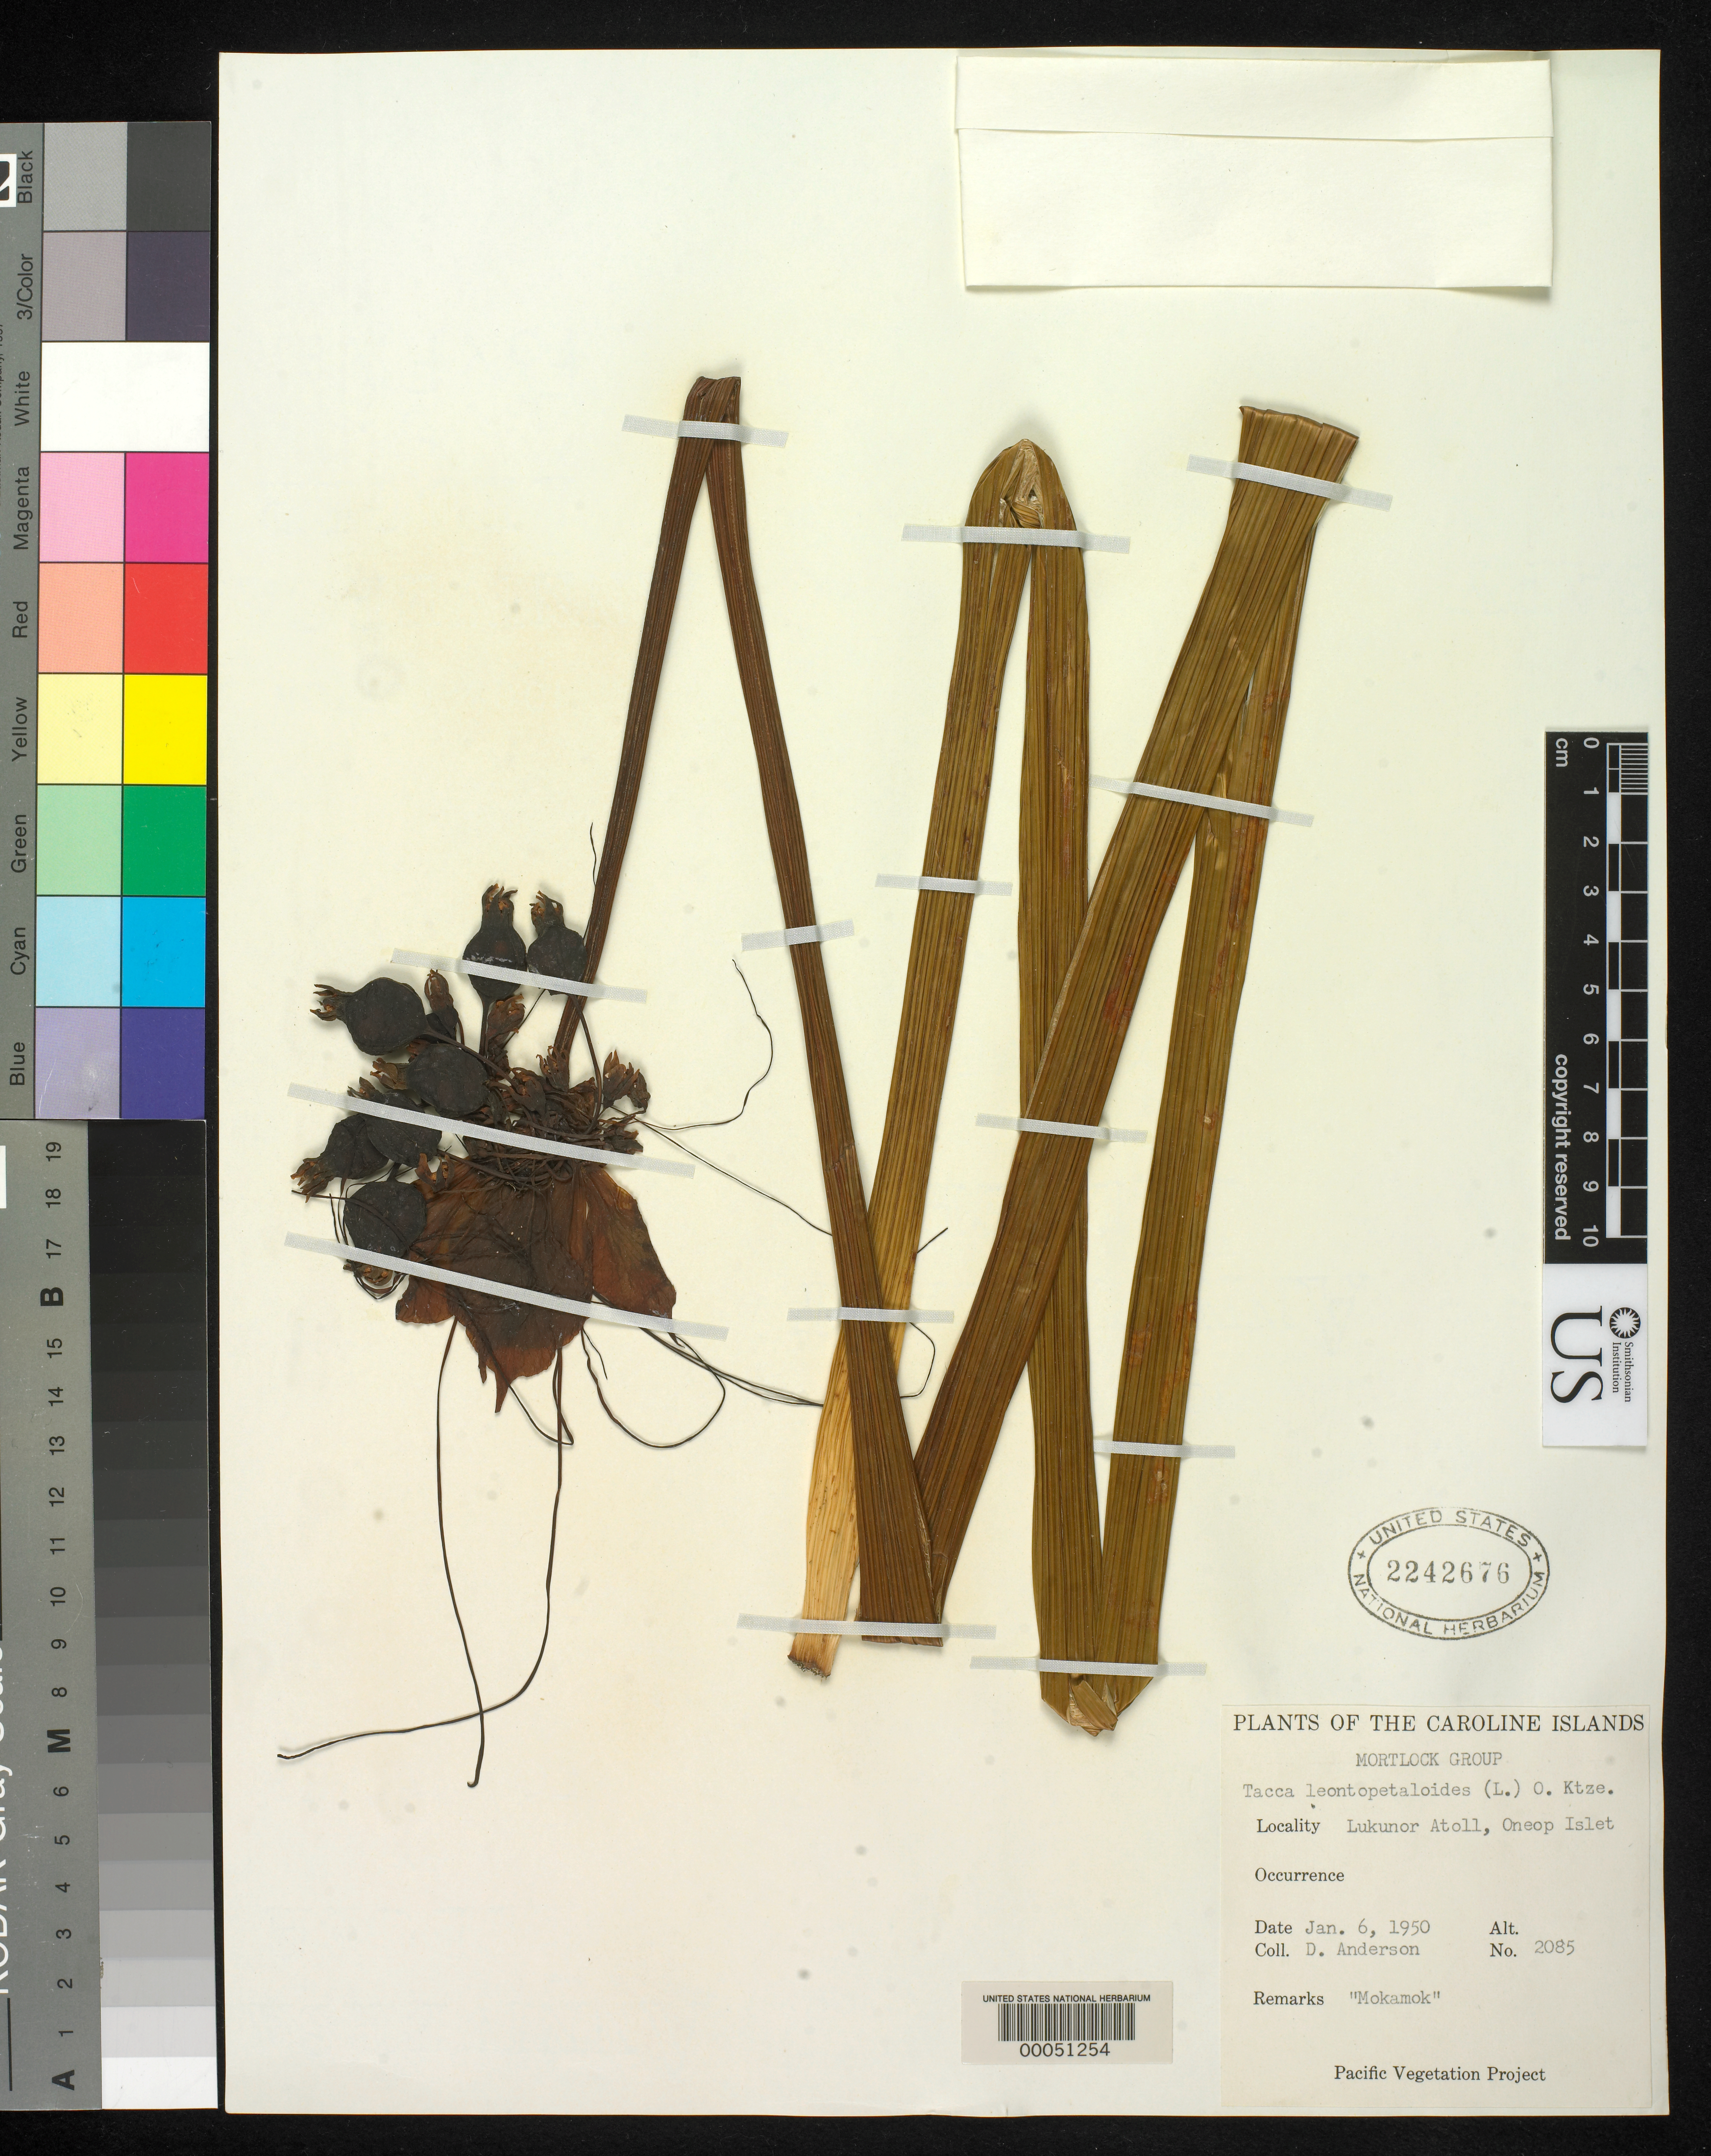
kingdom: Plantae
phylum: Tracheophyta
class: Liliopsida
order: Dioscoreales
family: Dioscoreaceae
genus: Tacca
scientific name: Tacca leontopetaloides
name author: (L.) Kuntze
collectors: D. Anderson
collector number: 2085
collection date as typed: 06 Jan 1950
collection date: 1950-01-06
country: Micronesia, Federated States of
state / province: Truk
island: Lukunor Atoll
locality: Oneop Islet, Lukunor Atoll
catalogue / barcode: US 2242676